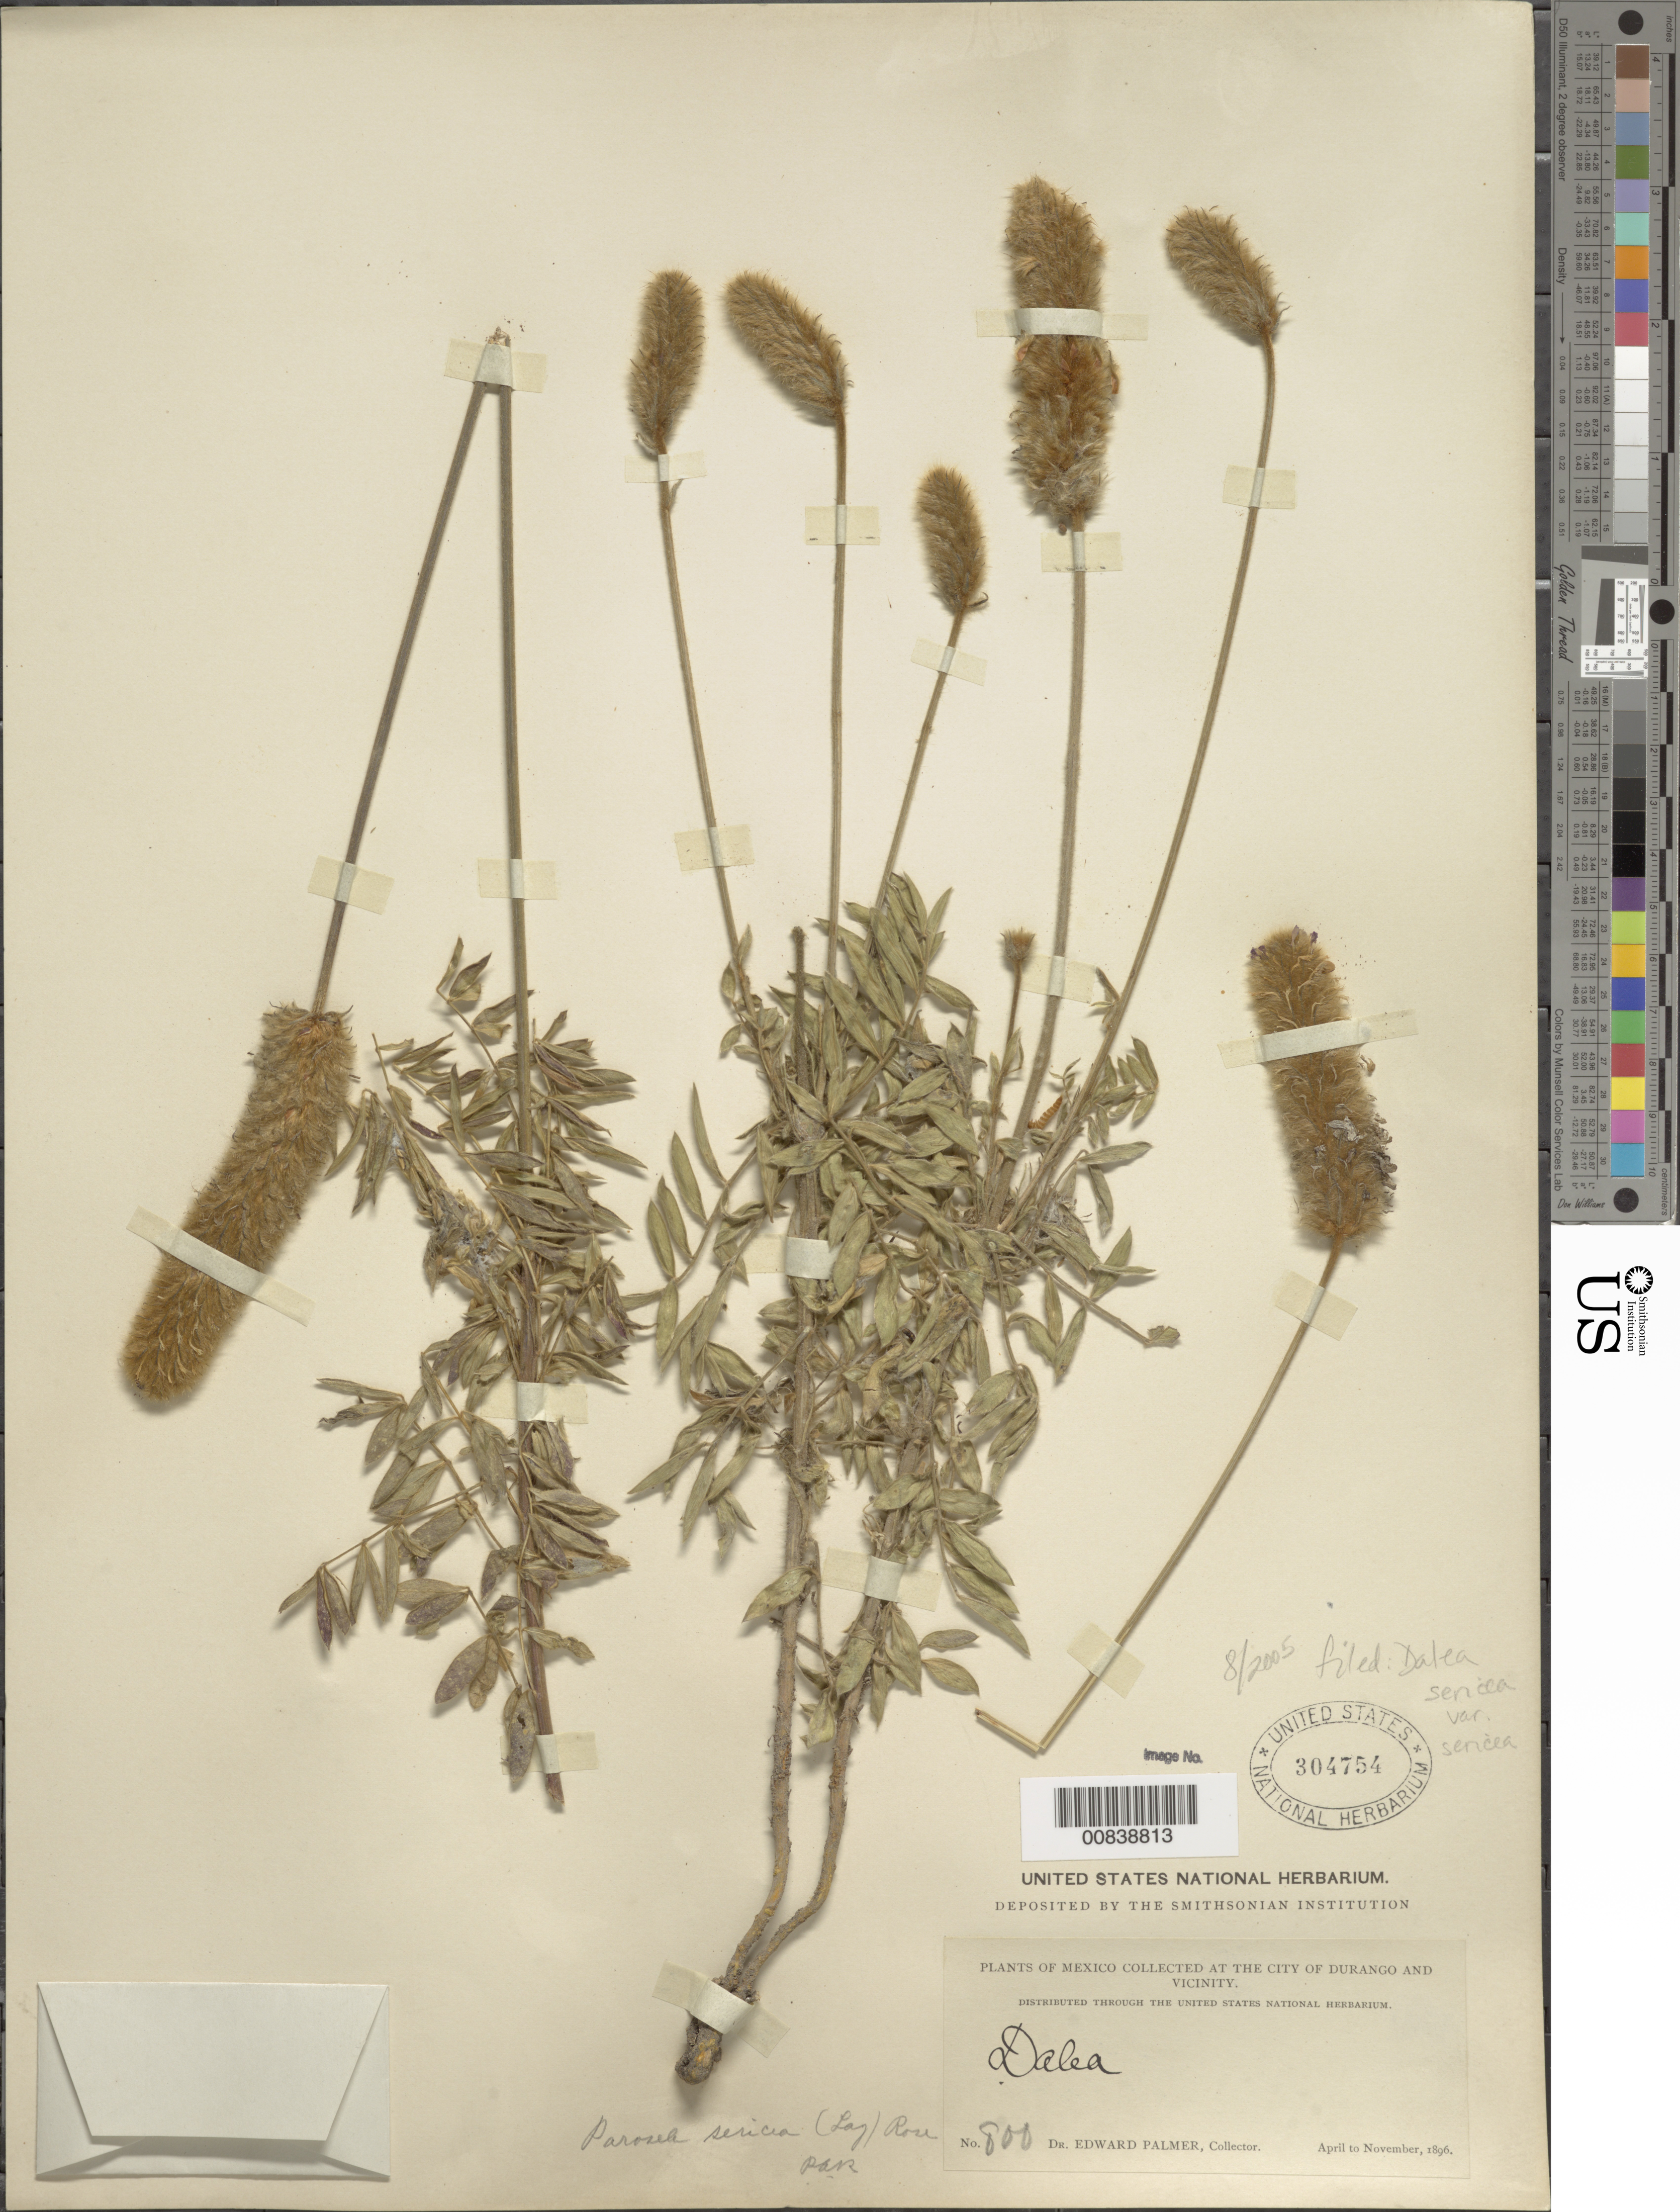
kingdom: Plantae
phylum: Tracheophyta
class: Magnoliopsida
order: Fabales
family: Fabaceae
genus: Dalea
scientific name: Dalea sericea var. sericea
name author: Lag.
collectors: E. Palmer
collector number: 800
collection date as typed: Apr 1896 to -- Nov 1896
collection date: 1896-04/1896-11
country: Mexico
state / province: Durango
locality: City of Durango and vicinity.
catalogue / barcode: US 304754